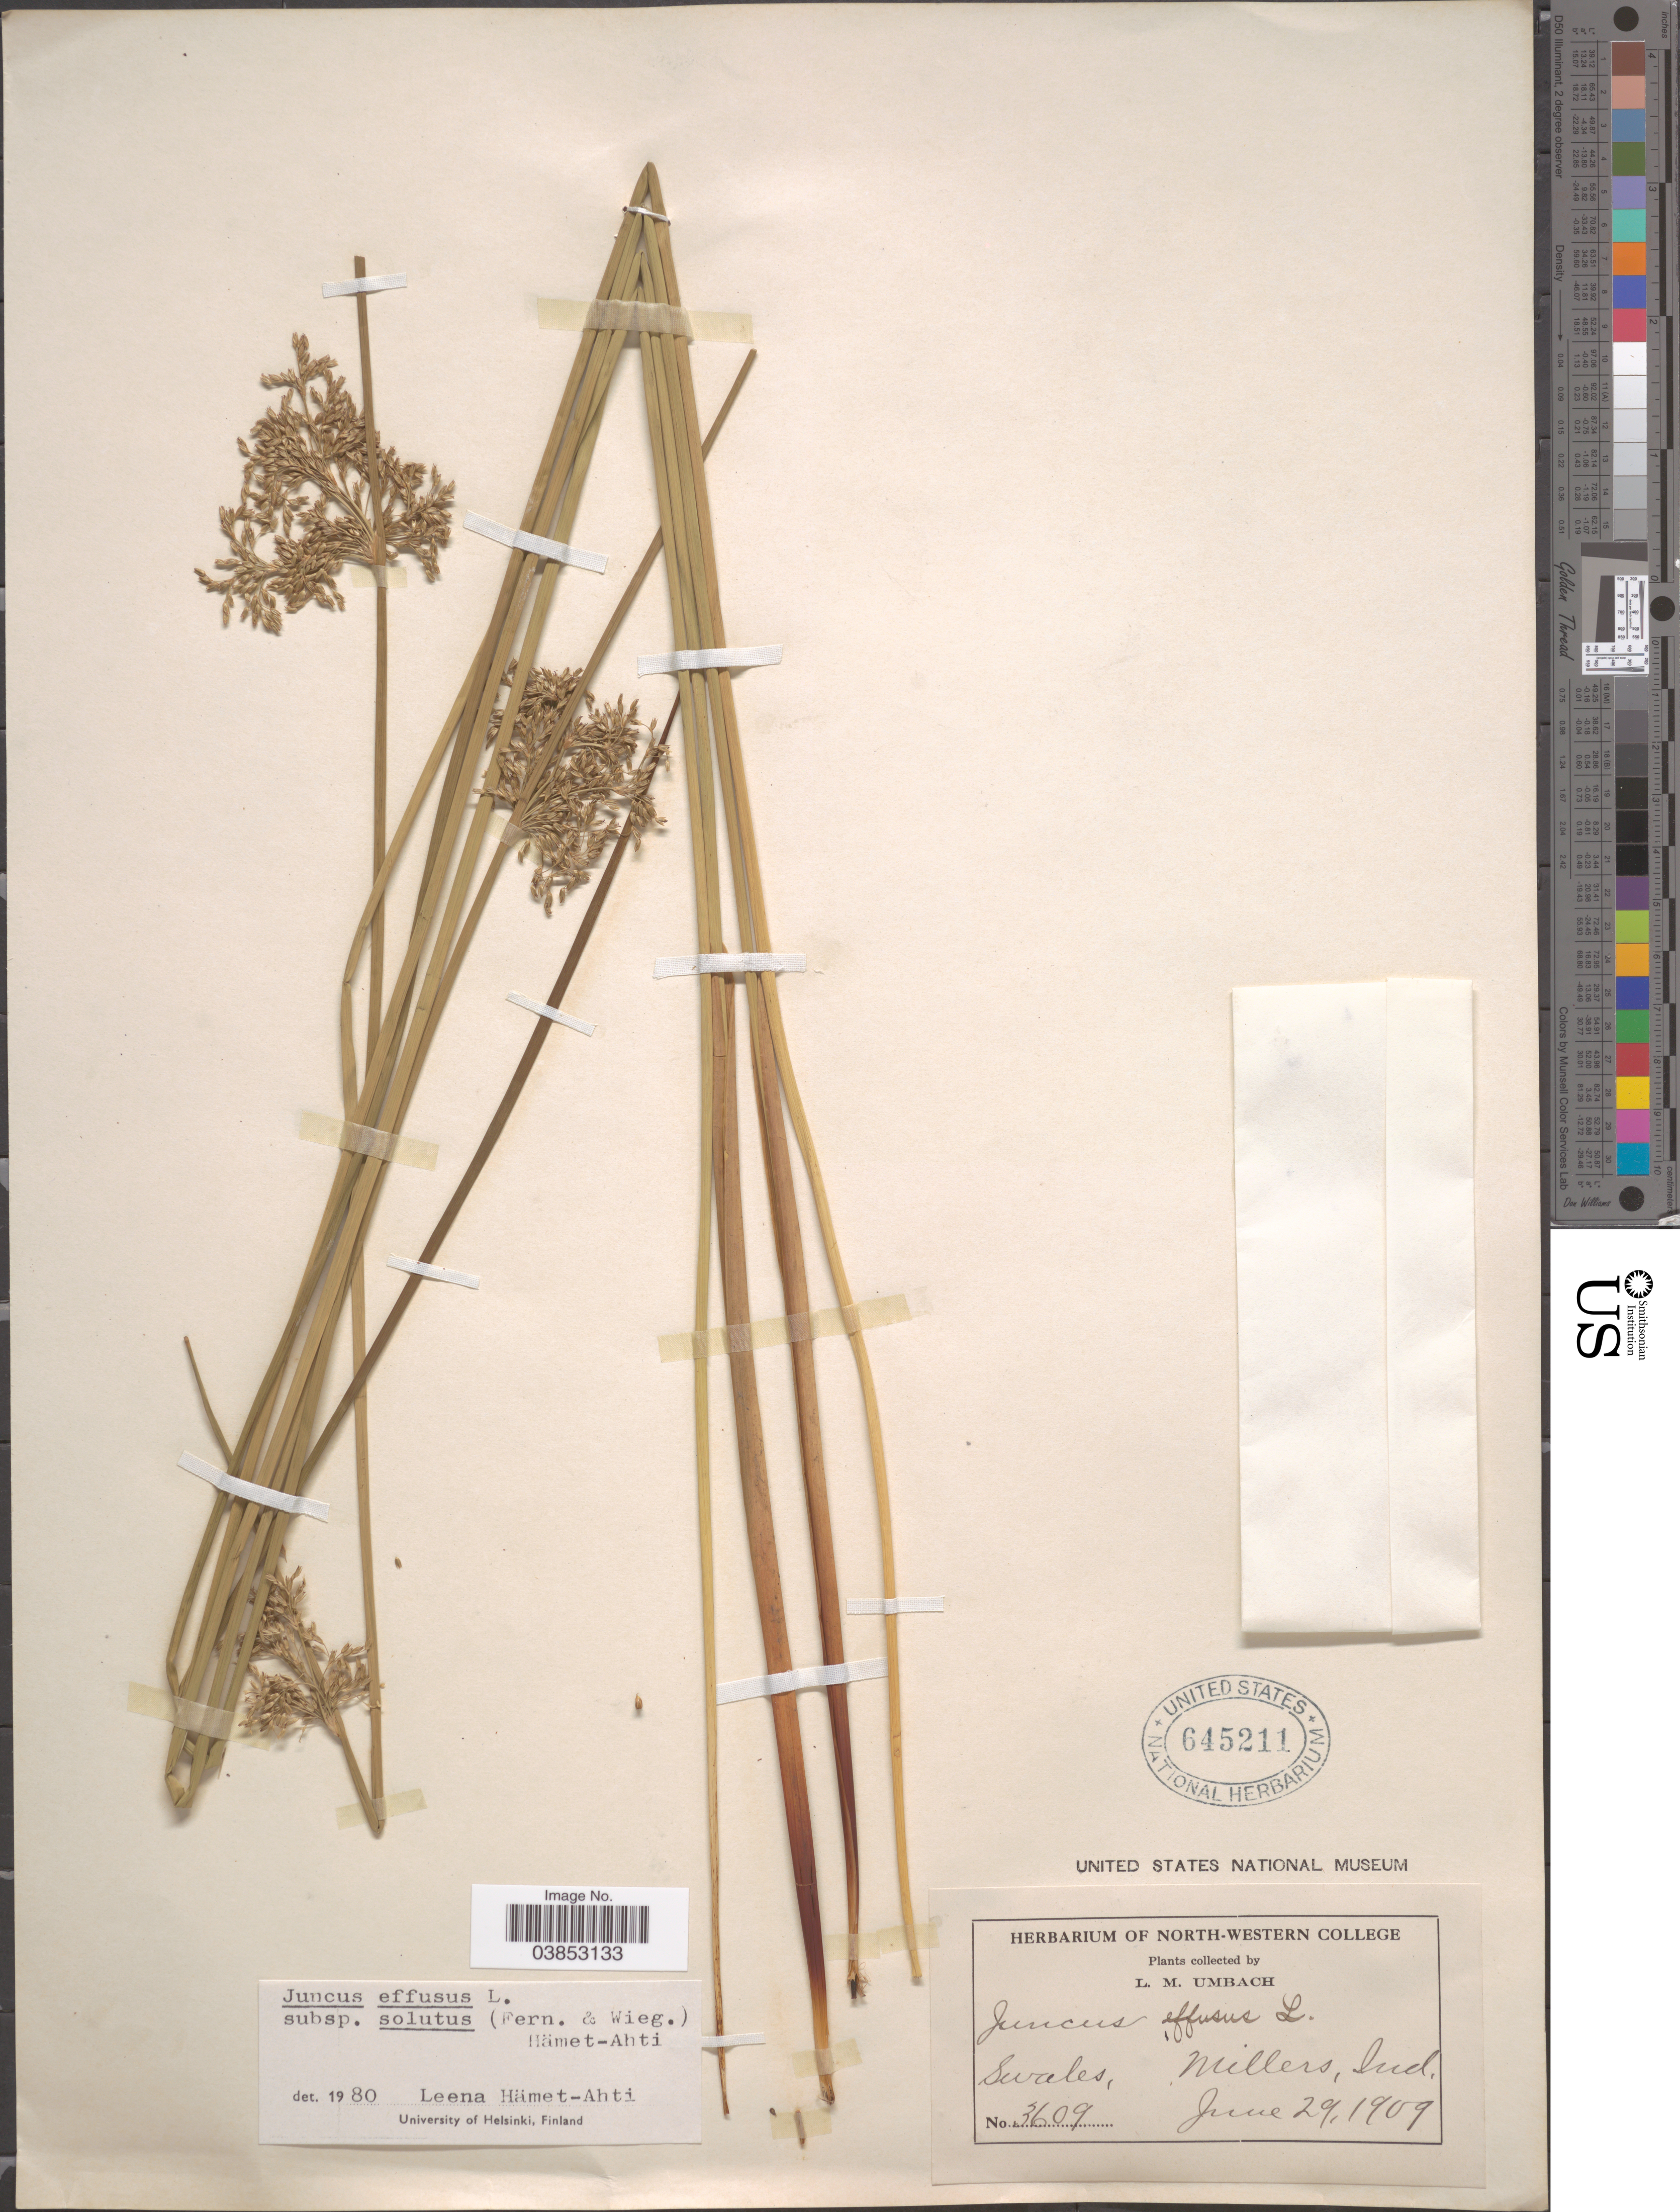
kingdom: Plantae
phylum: Tracheophyta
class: Liliopsida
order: Poales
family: Juncaceae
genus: Juncus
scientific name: Juncus effusus var. solutus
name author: Fernald & Wiegand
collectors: L. M. Umbach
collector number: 3609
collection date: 1909-06-29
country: United States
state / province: Indiana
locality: Swales, Millers.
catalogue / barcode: US 645211